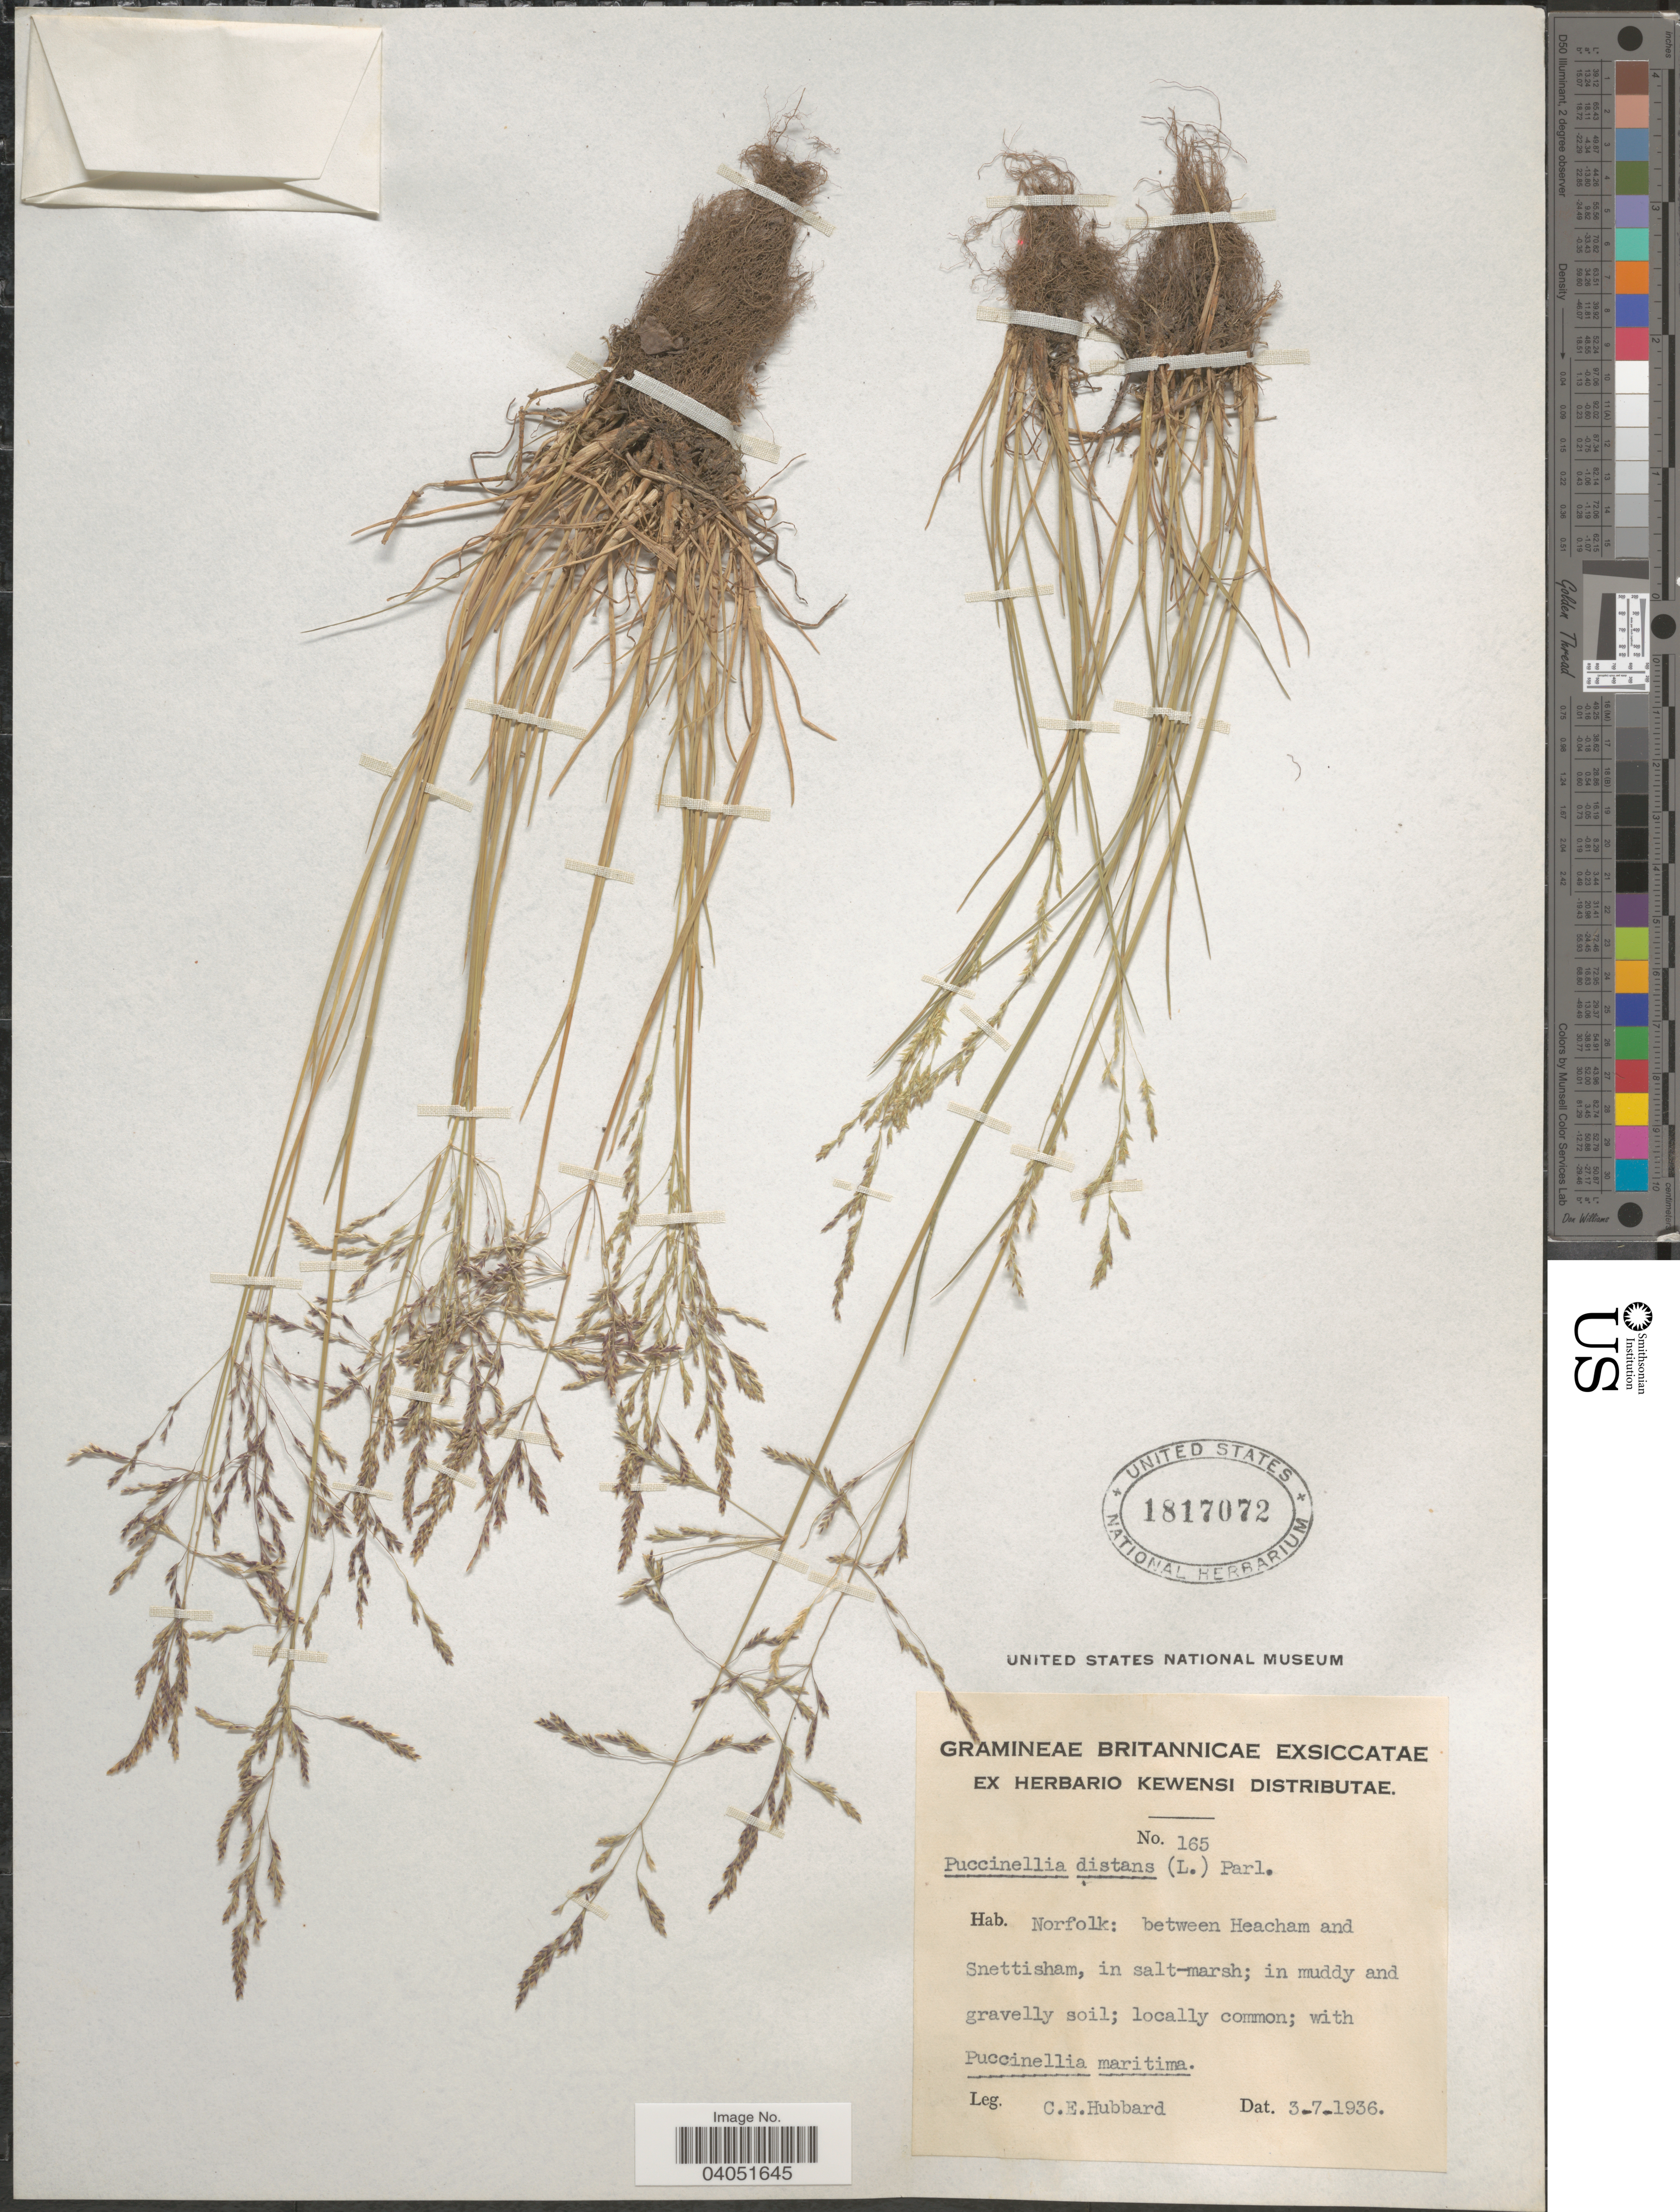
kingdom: Plantae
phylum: Tracheophyta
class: Liliopsida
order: Poales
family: Poaceae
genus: Puccinellia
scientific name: Puccinellia distans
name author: (Jacq.) Parl.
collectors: C. E. Hubbard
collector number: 165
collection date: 1936-07-03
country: United Kingdom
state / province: England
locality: Between Heacham and Snettisham, in salt-marsh.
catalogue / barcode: US 1817072